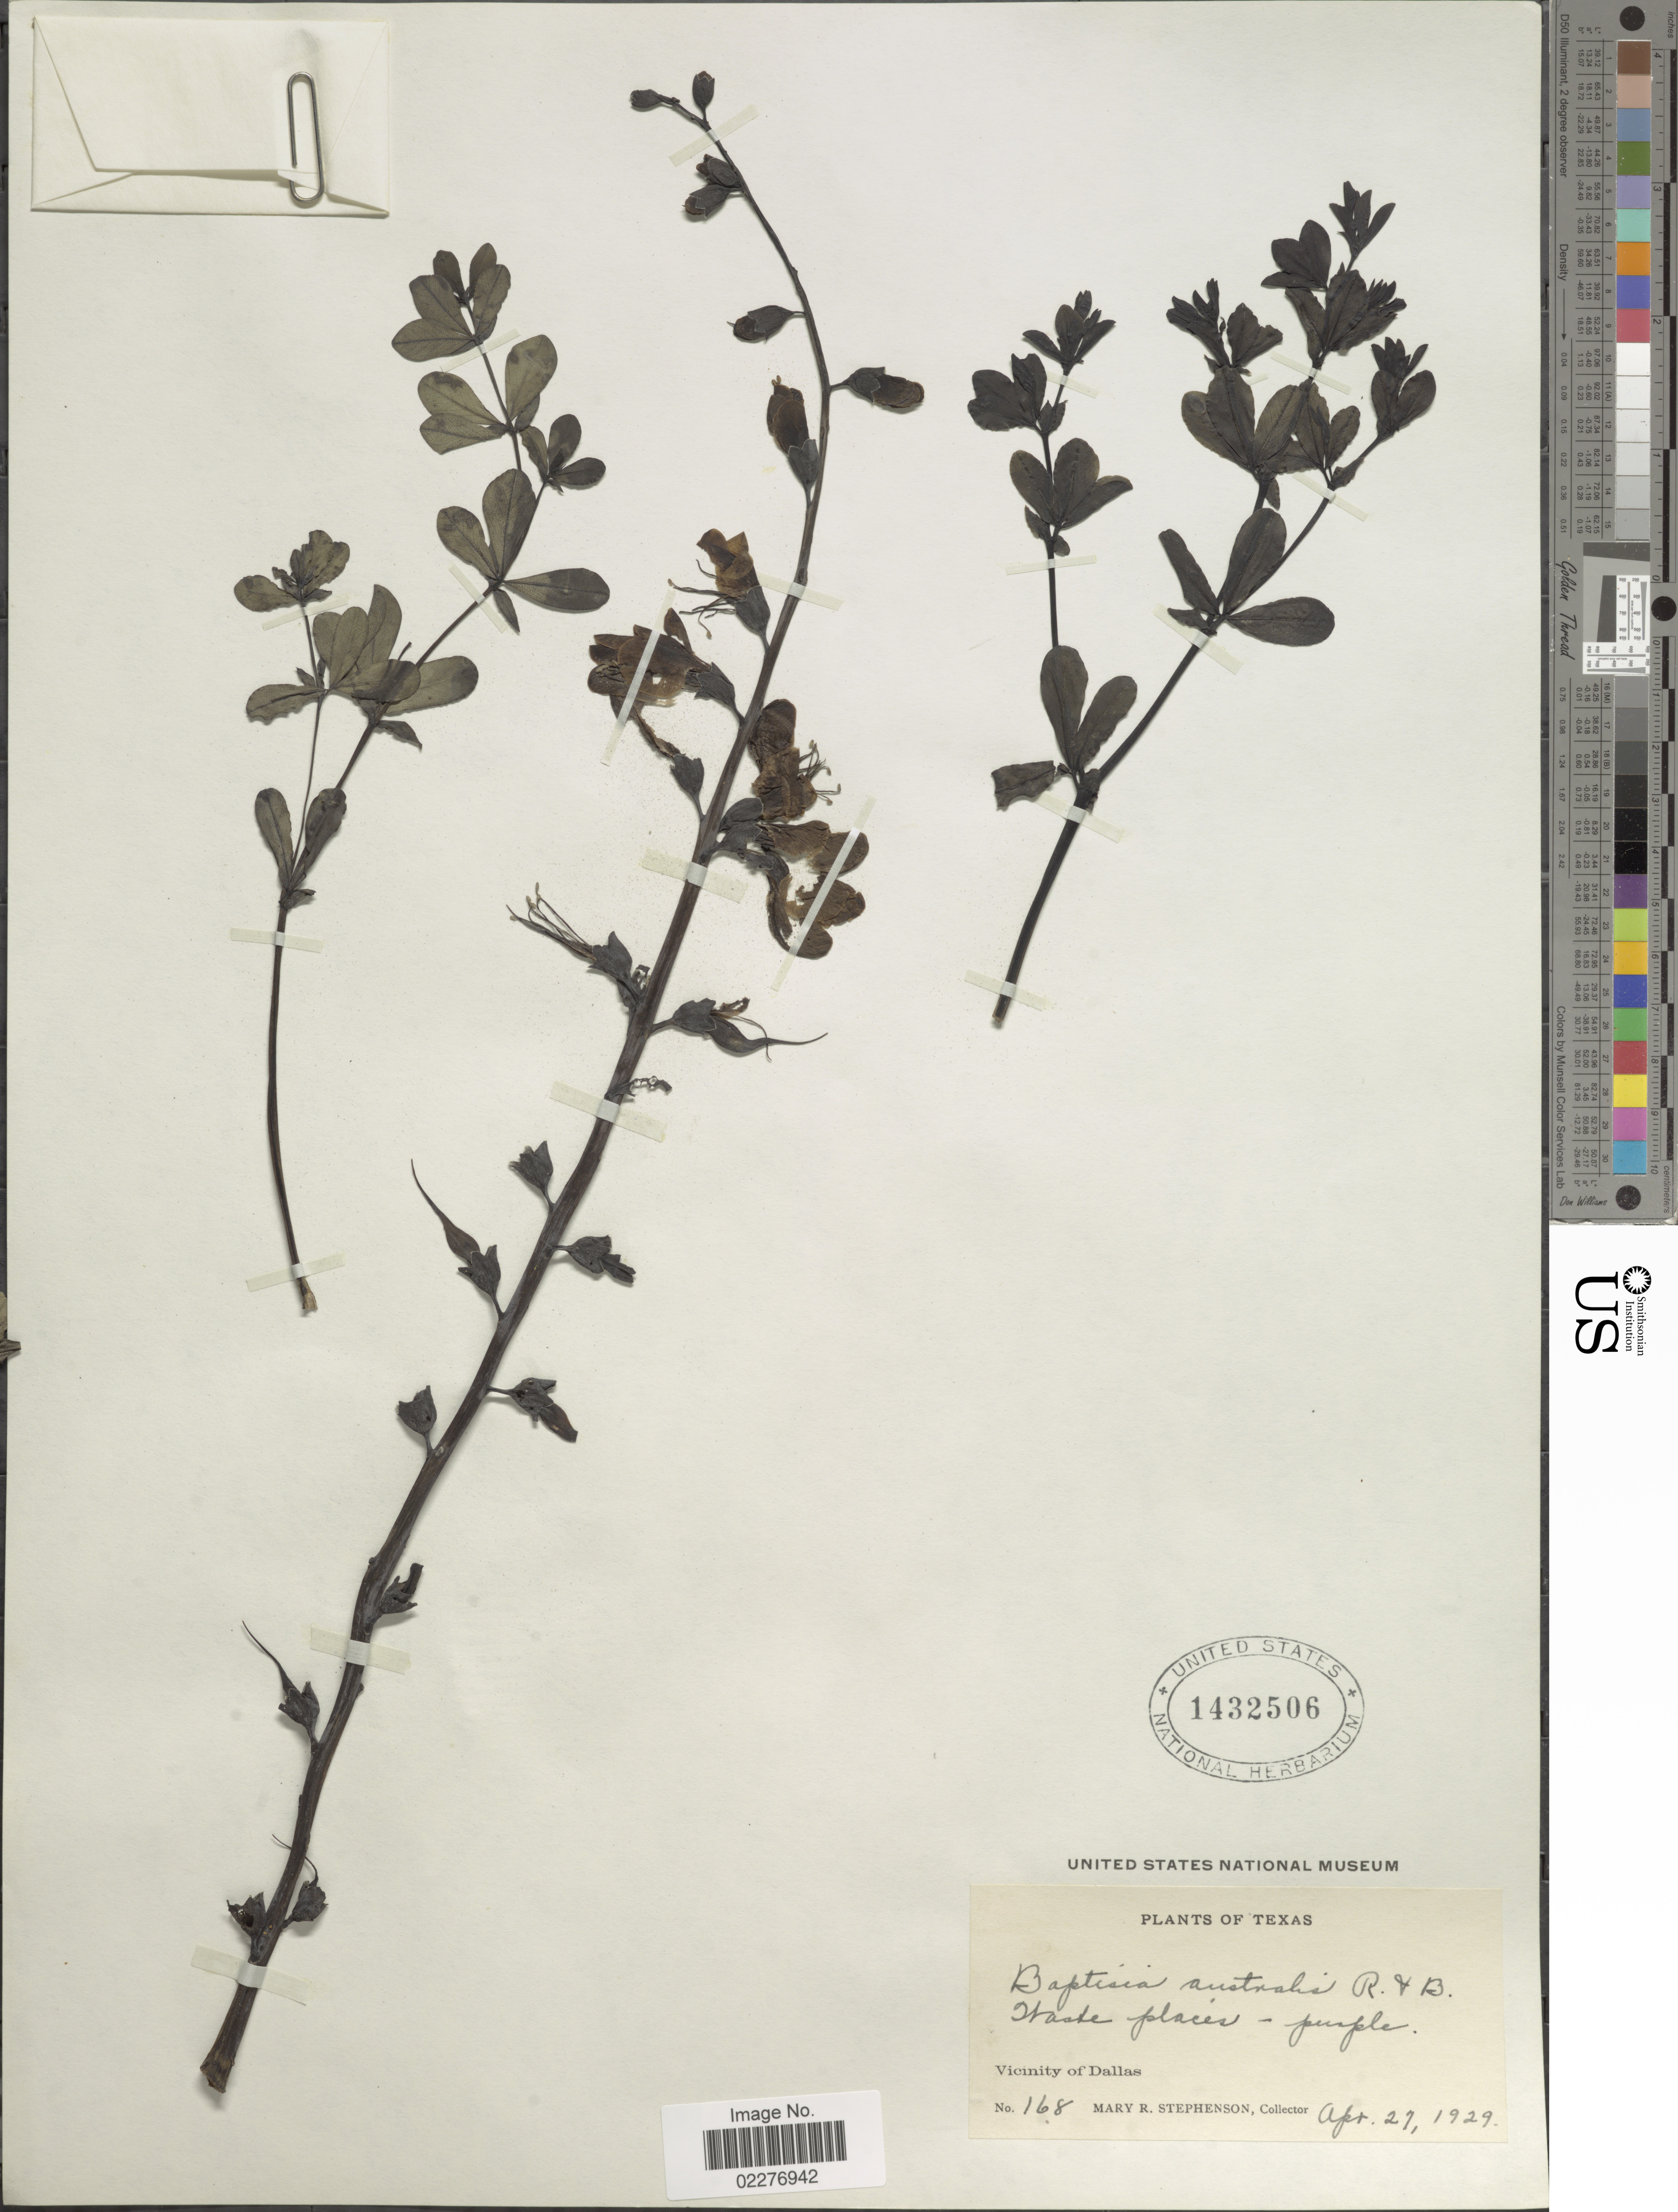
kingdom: Plantae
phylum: Tracheophyta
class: Magnoliopsida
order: Fabales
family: Fabaceae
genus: Baptisia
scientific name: Baptisia minor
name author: Lehm.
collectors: M. Stephenson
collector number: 168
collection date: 1929-04-27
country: United States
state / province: Texas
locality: Vicinity of Dallas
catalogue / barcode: US 1432506